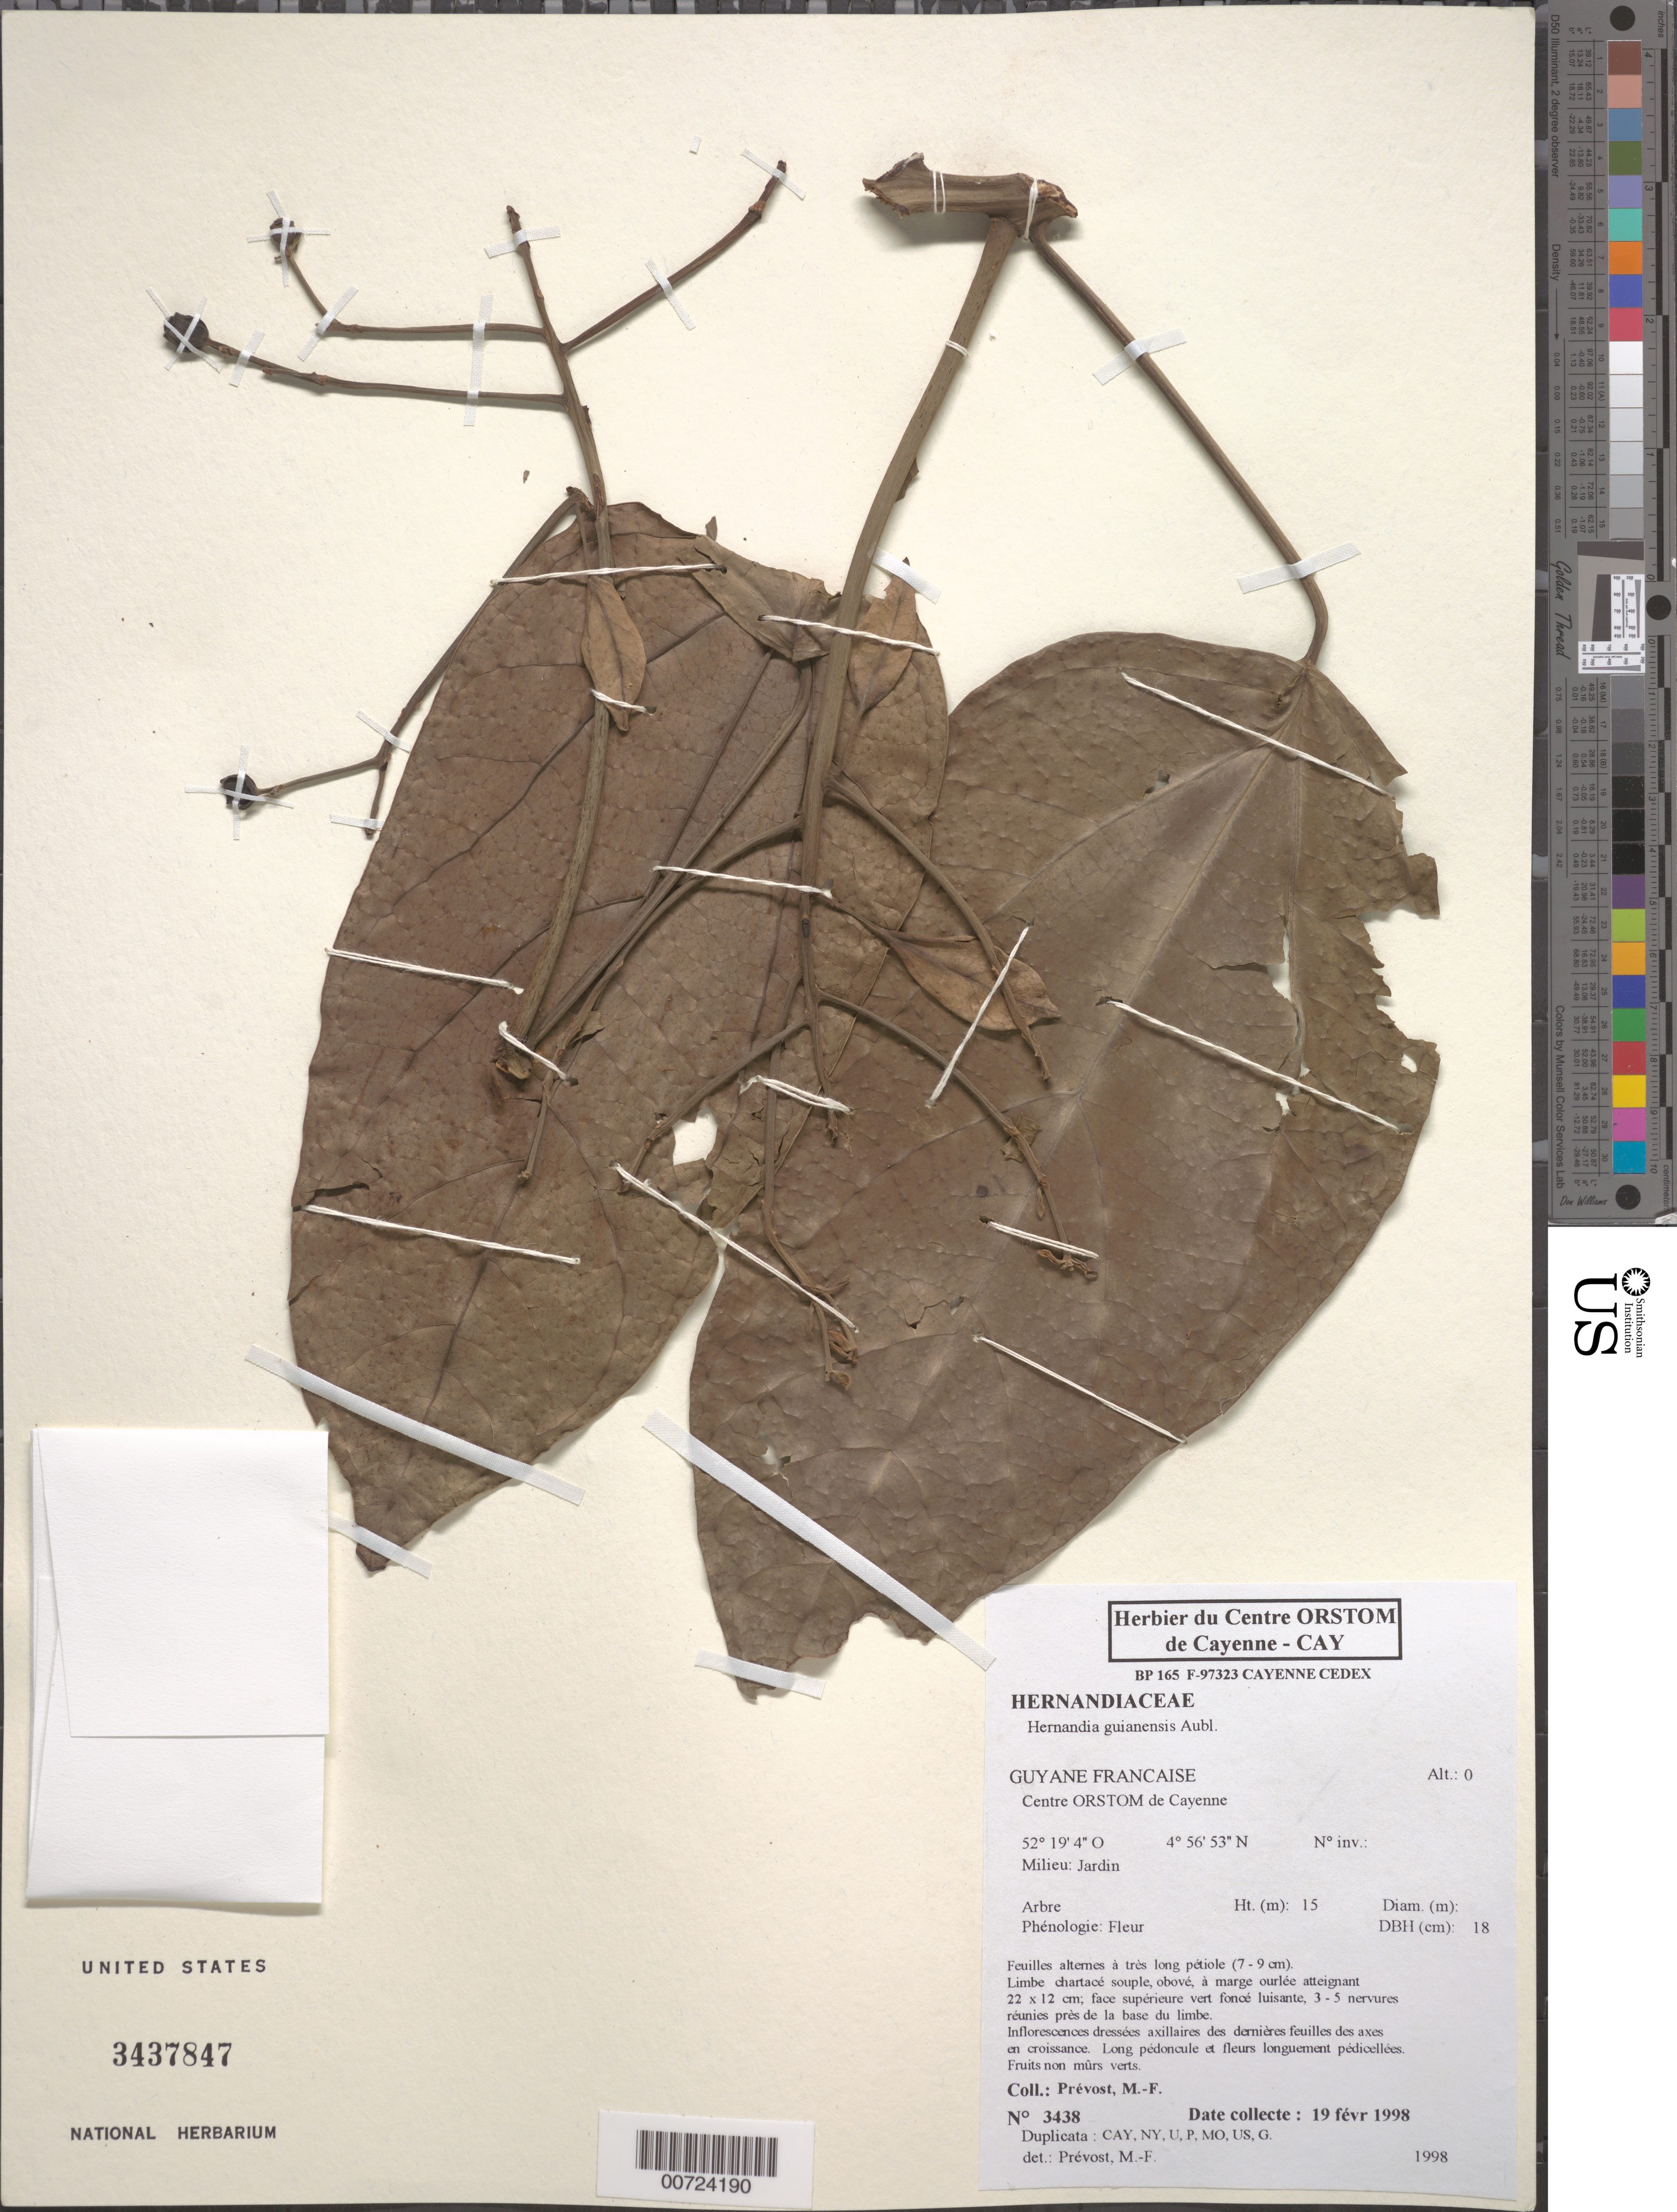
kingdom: Plantae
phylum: Tracheophyta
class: Magnoliopsida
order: Laurales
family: Hernandiaceae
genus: Hernandia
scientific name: Hernandia guianensis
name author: Aubl.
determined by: Prévost, M.-F.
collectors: M.-F. Prévost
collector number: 3438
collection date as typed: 19-Feb-98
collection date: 1998-02-19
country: French Guiana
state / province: Cayenne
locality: Centre ORSTOM de Cayenne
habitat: Garden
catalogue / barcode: US 3437847